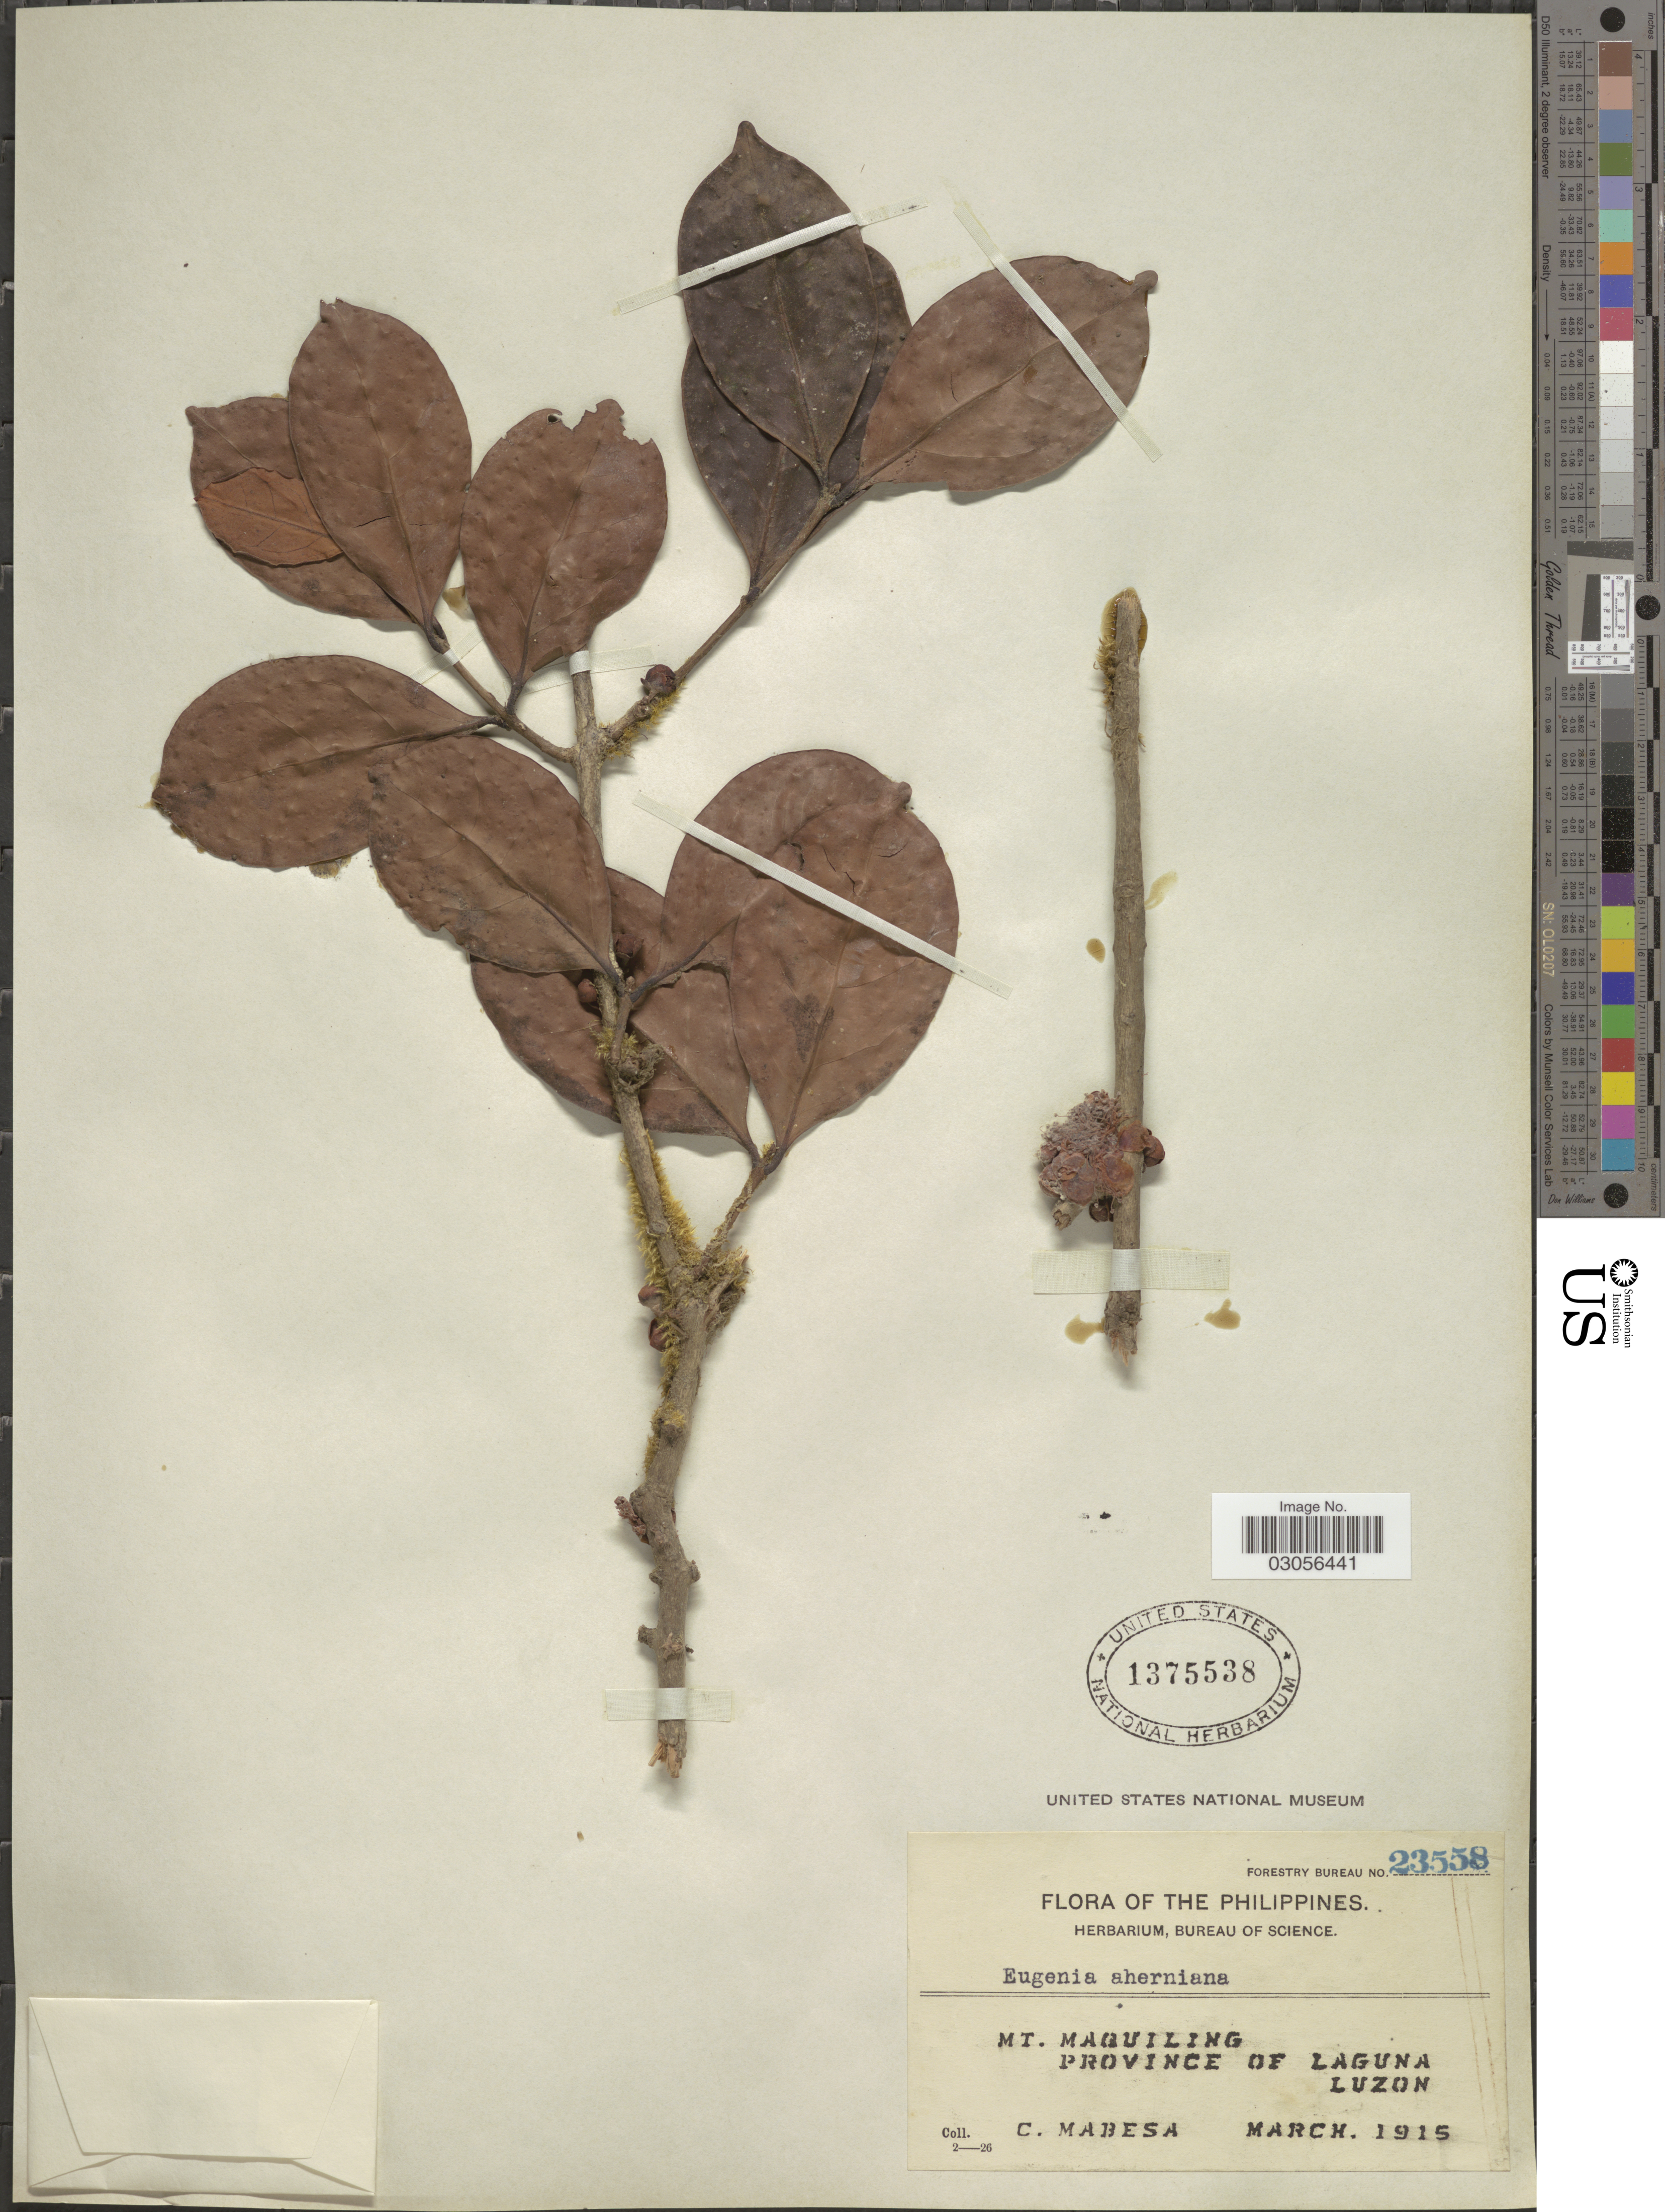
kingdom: Plantae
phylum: Tracheophyta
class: Magnoliopsida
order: Myrtales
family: Myrtaceae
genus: Eugenia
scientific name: Eugenia aherniana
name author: C.B. Rob.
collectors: C. Mabesa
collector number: Forestry Bureau 23558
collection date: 1915-03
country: Philippines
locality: Mt. Maquiling, Province of Laguna, Luzon.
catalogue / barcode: US 1375538